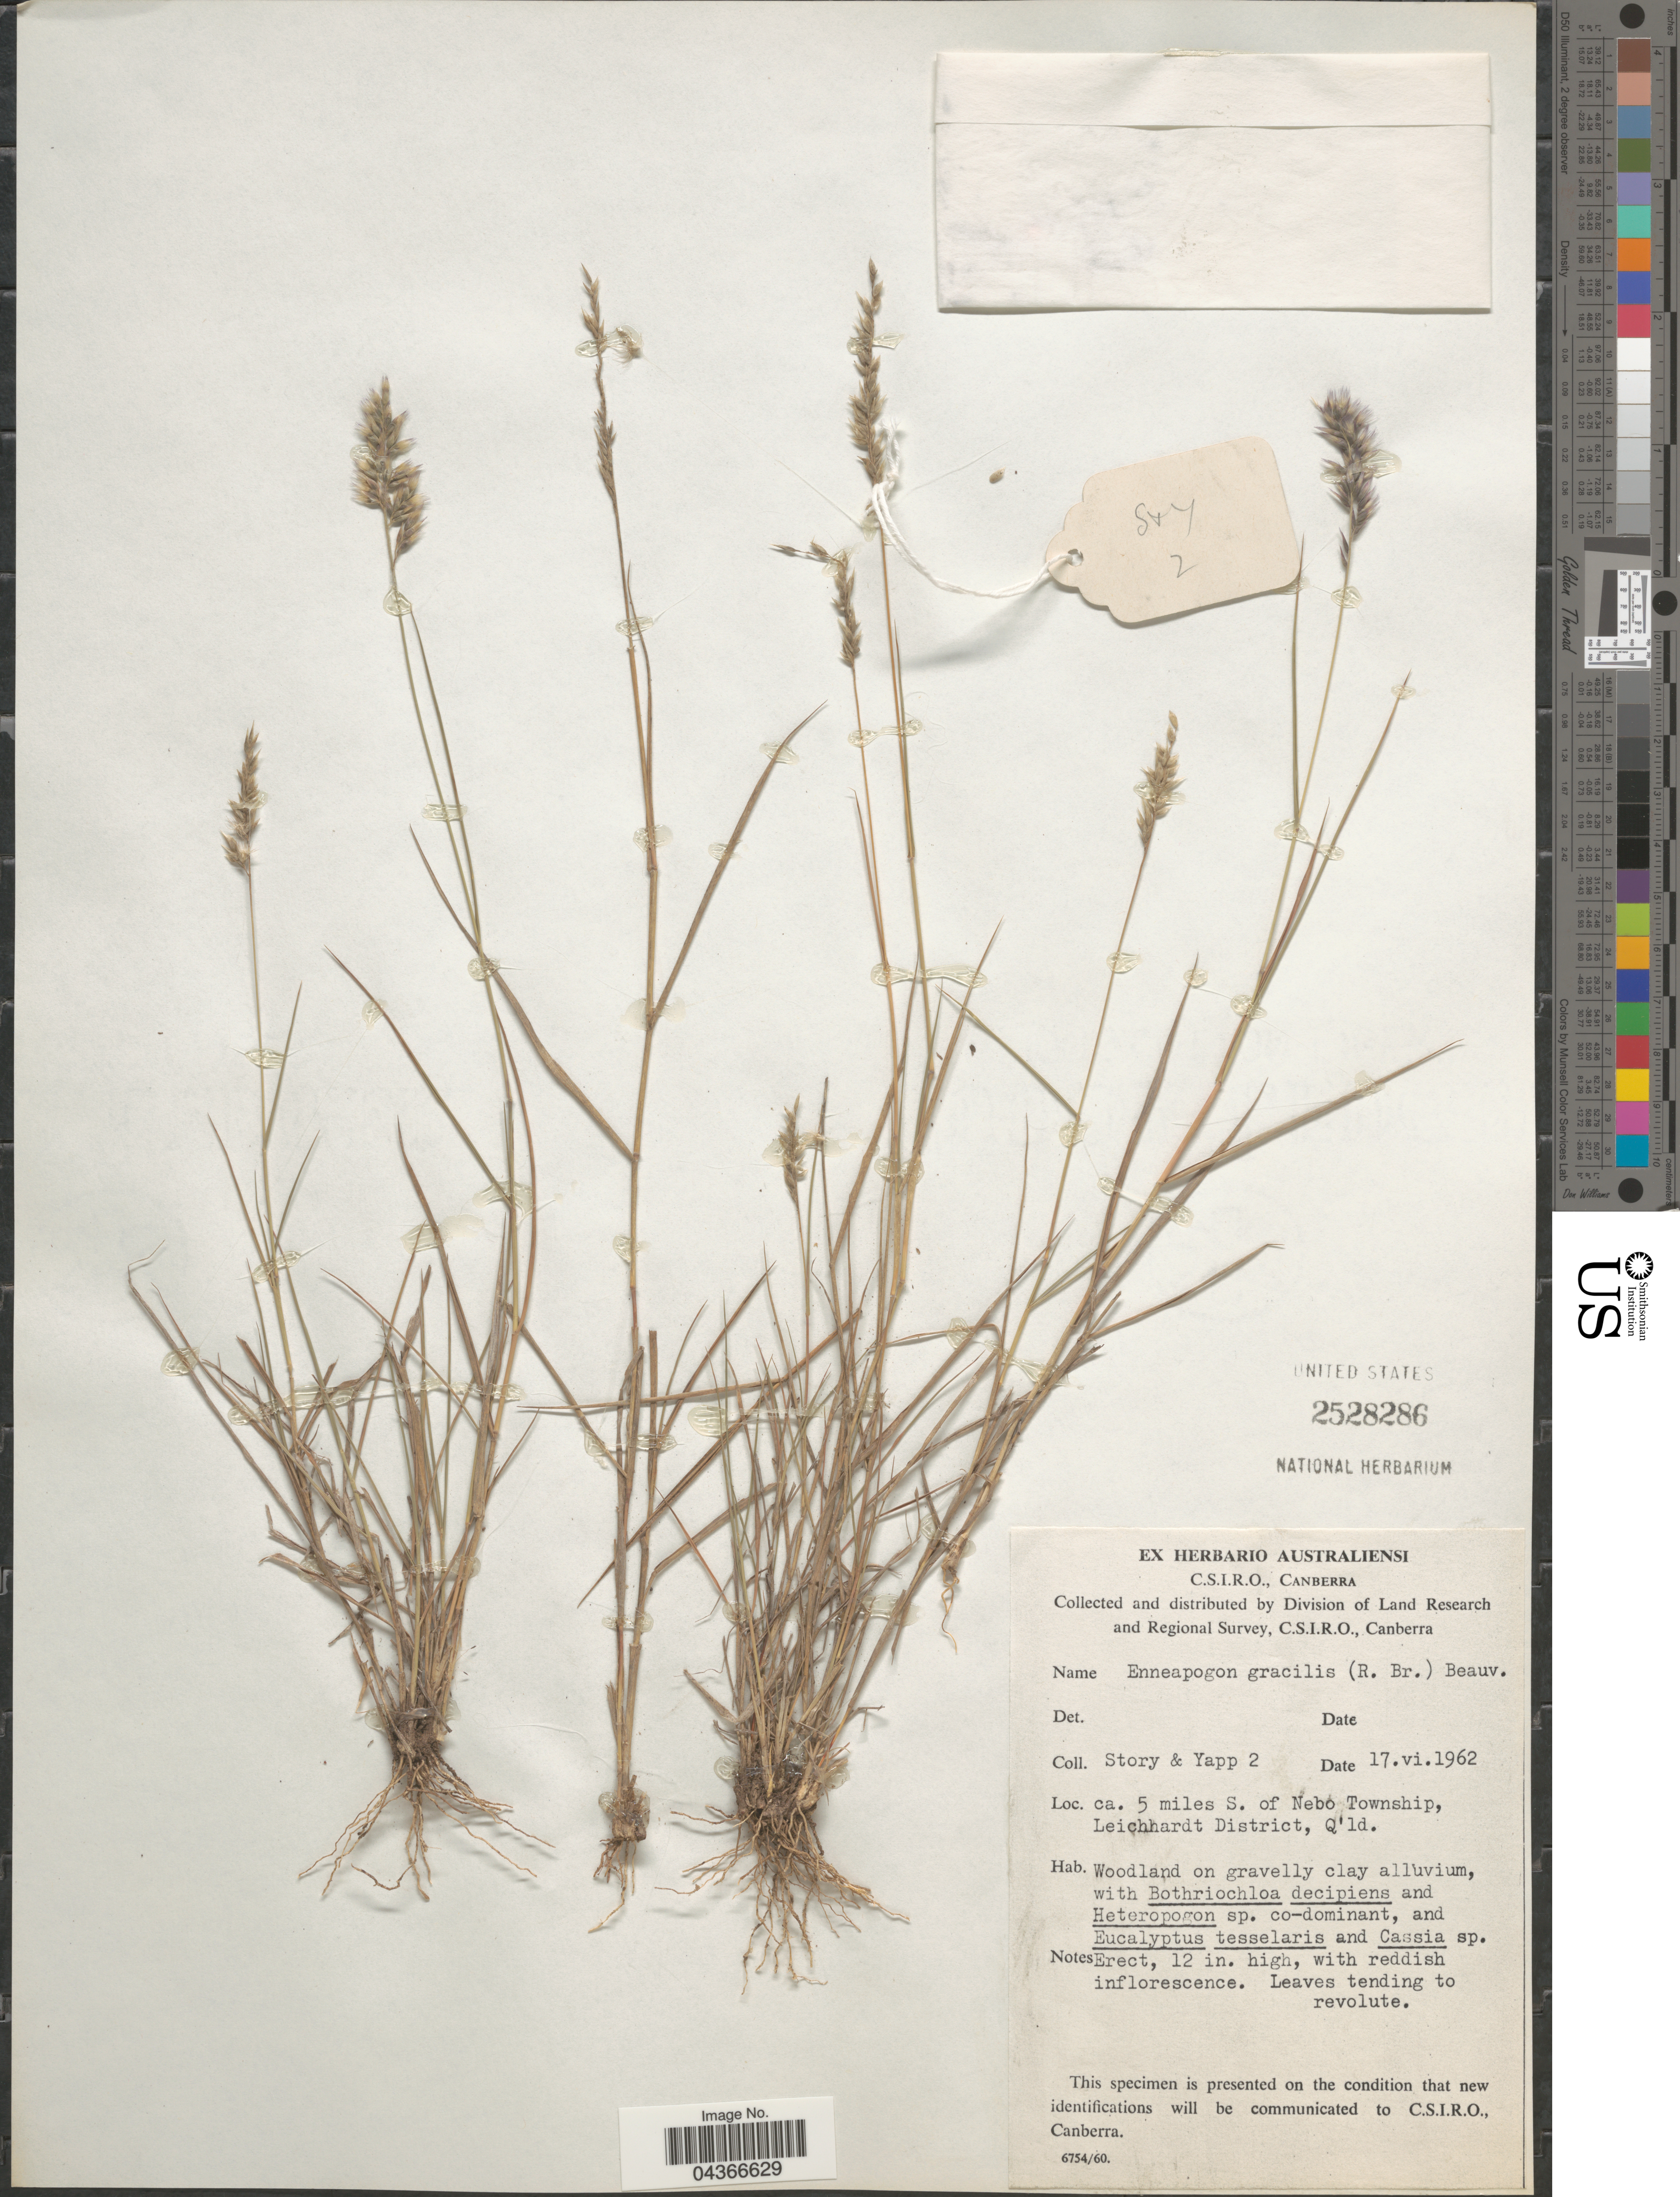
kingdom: Plantae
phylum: Tracheophyta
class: Liliopsida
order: Poales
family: Poaceae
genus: Enneapogon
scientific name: Enneapogon gracilis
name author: (R. Br.) P. Beauv.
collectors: -. Story & Yapp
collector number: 2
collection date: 1962-06-17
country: Australia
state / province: Queensland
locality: Division of Land Research and Regional Survey. Ca. 5 miles S. of Nebo Township, Leichhardt District.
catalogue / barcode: US 2528286